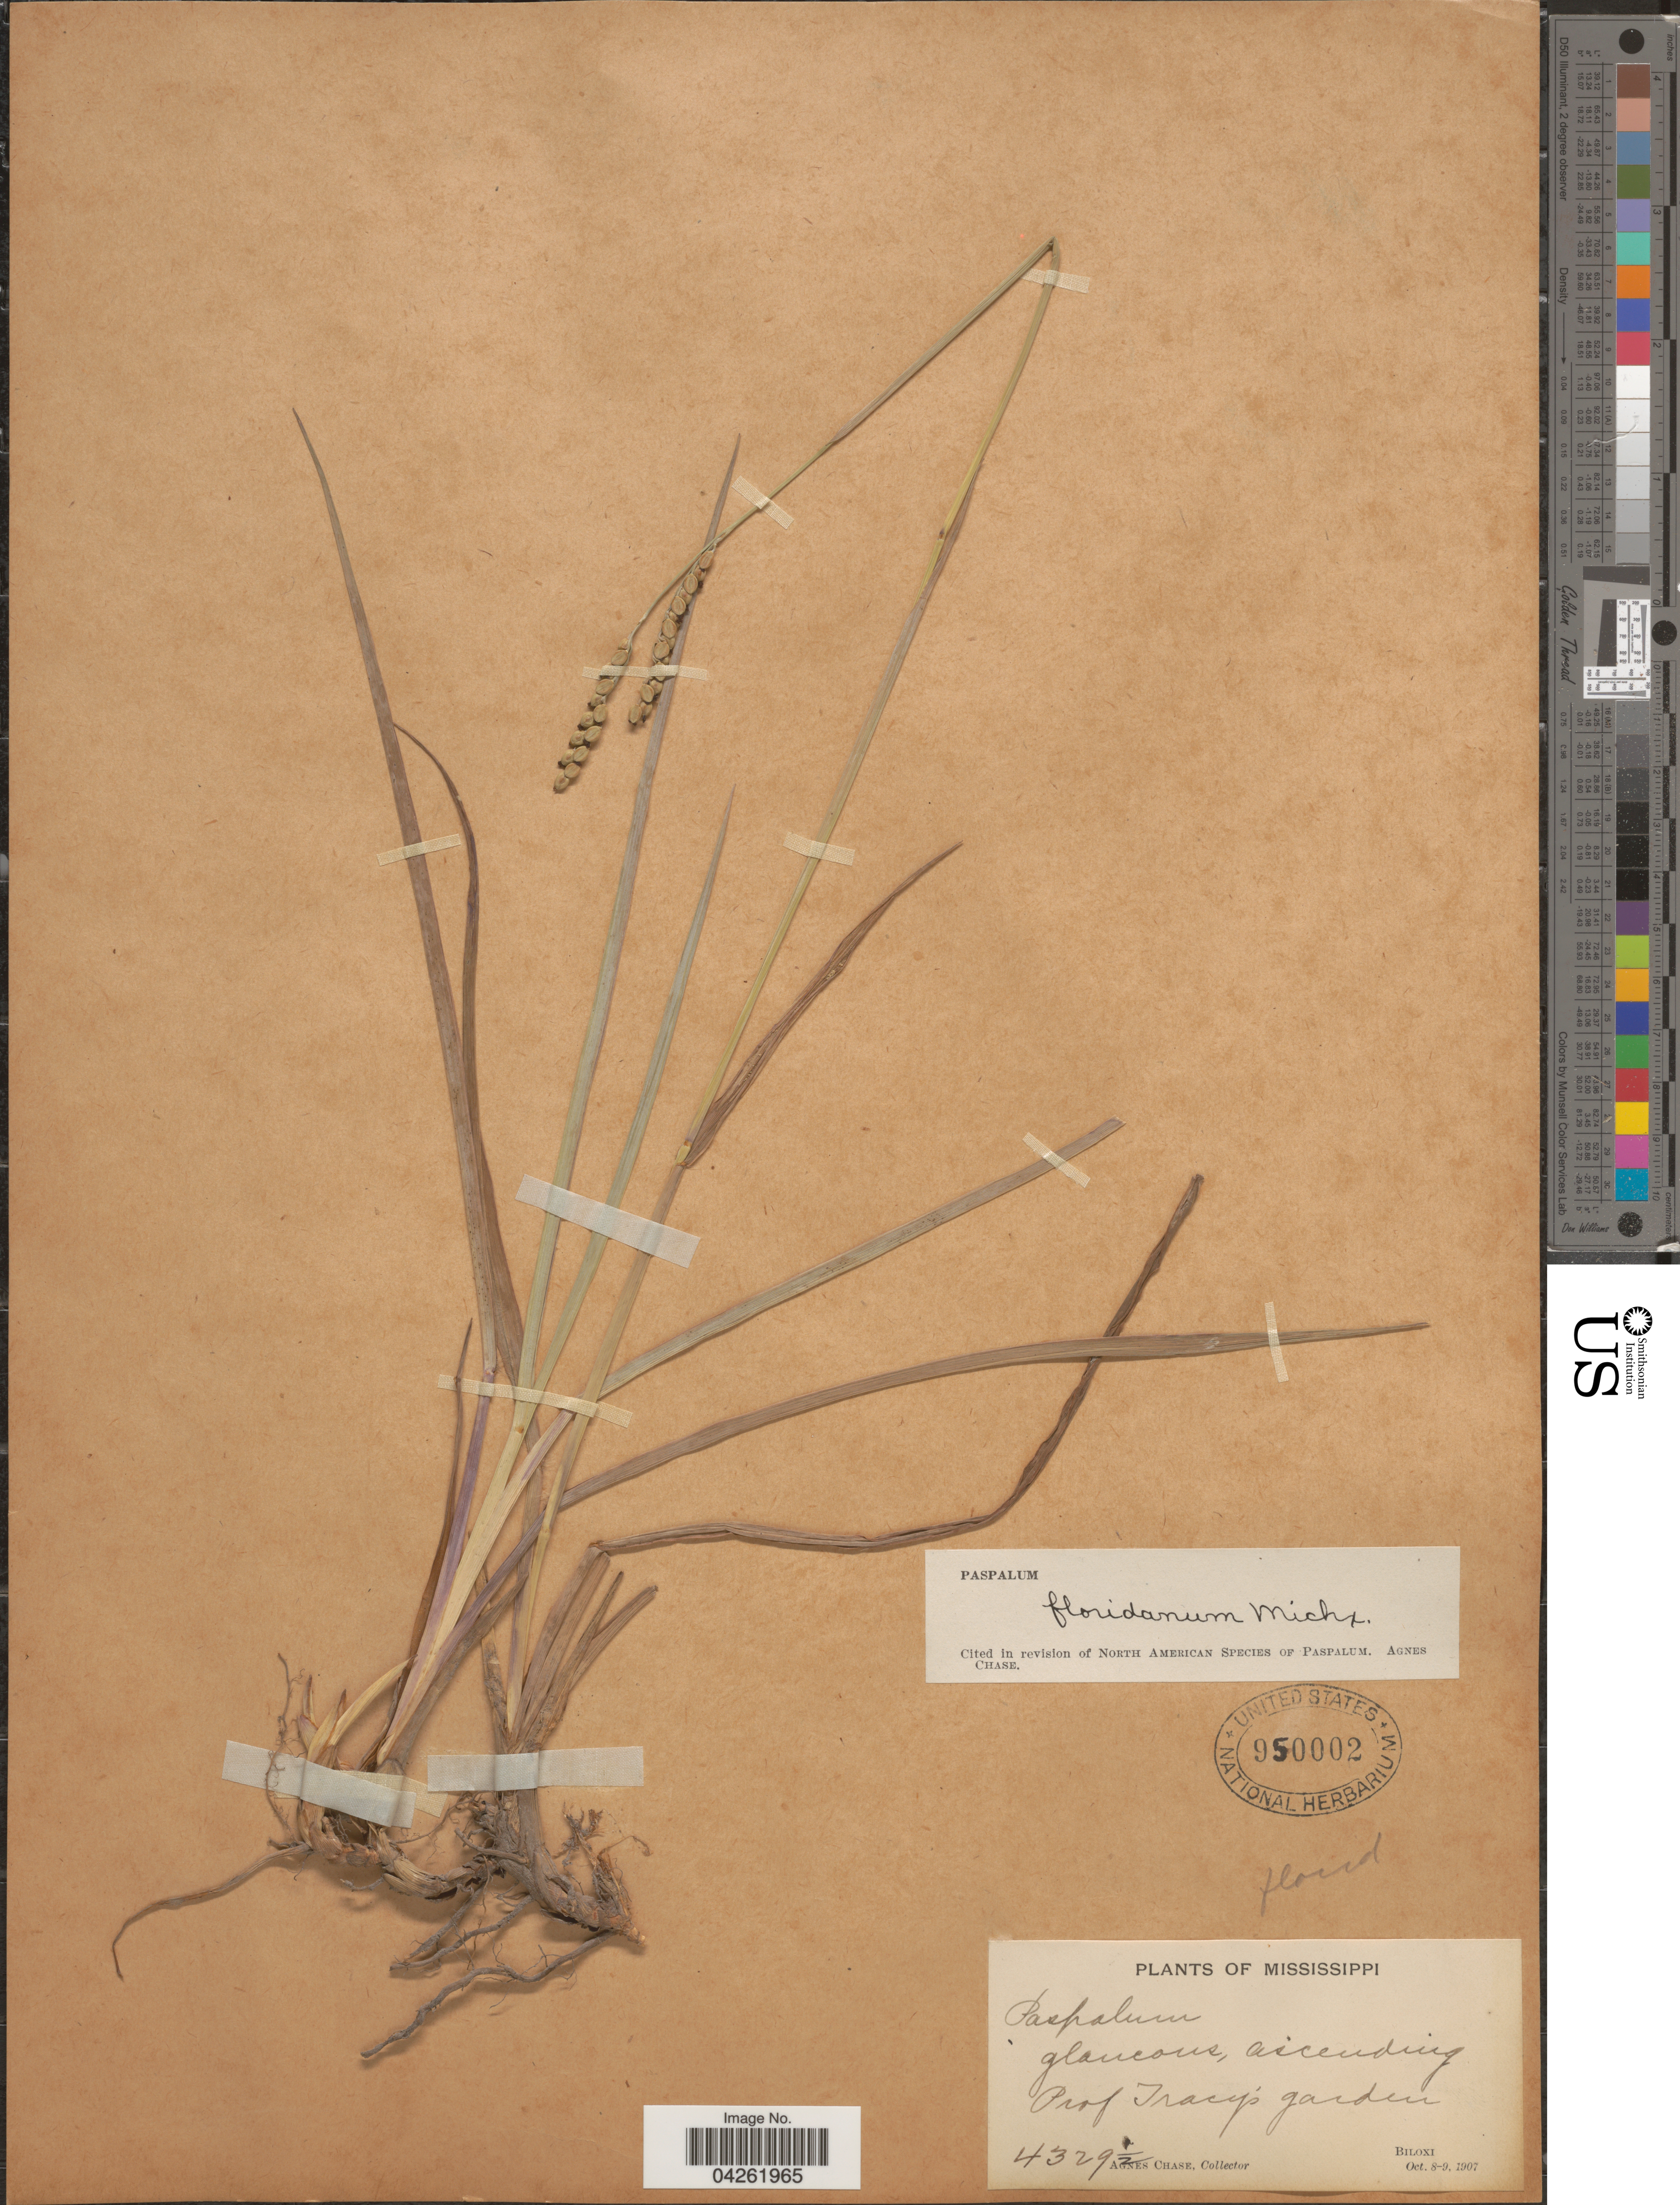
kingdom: Plantae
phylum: Tracheophyta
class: Liliopsida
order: Poales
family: Poaceae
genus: Paspalum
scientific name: Paspalum floridanum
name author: Michx.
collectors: A. Chase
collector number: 4329½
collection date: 1907-10-08/1907-10-09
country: United States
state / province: Mississippi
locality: Prof Tracy's garden. Biloxi.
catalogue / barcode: US 950002